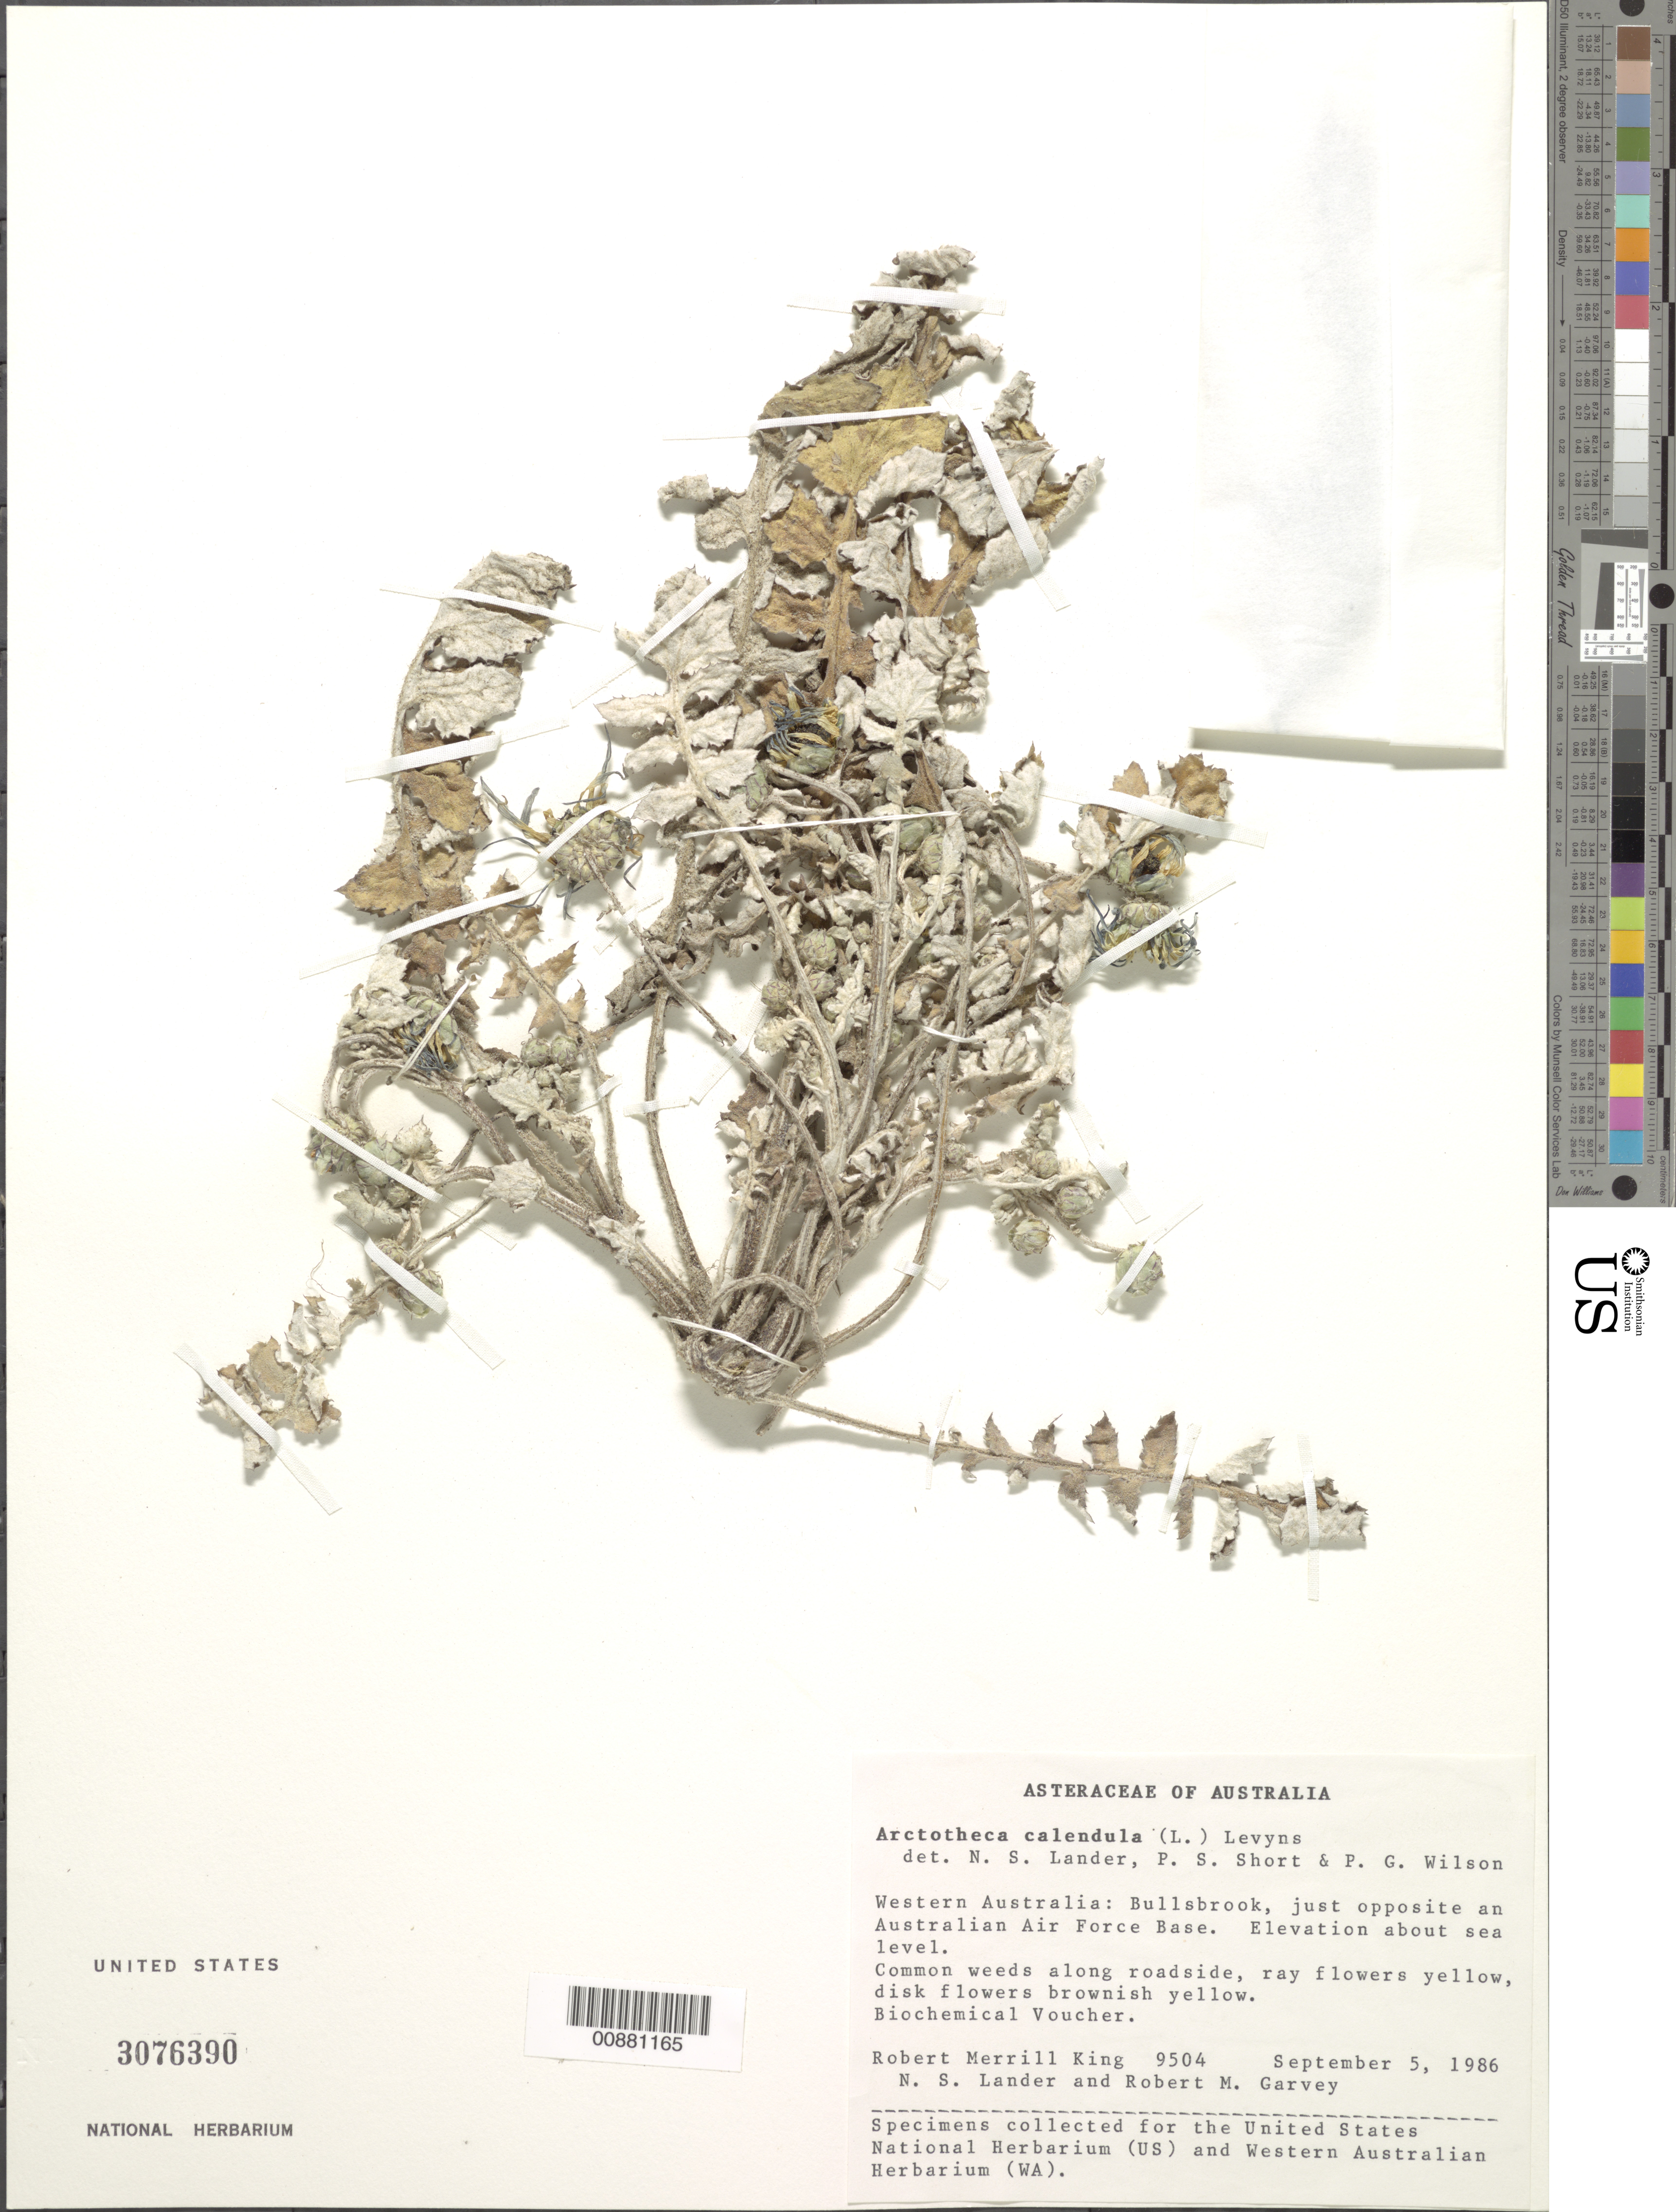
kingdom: Plantae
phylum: Tracheophyta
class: Magnoliopsida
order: Asterales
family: Asteraceae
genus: Arctotheca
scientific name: Arctotheca calendula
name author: (L.) Levyns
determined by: Lander, N. S.; Short, P. S.; Wilson, Peter G.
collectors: R. M. King, N. Lander & R. Garvey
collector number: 9504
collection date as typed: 5 September 1986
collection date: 1986-09-05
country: Australia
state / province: Western Australia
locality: Bullsbrook, just opposite an Australian Air Force Base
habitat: Along roadside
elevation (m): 0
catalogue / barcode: US 3076390